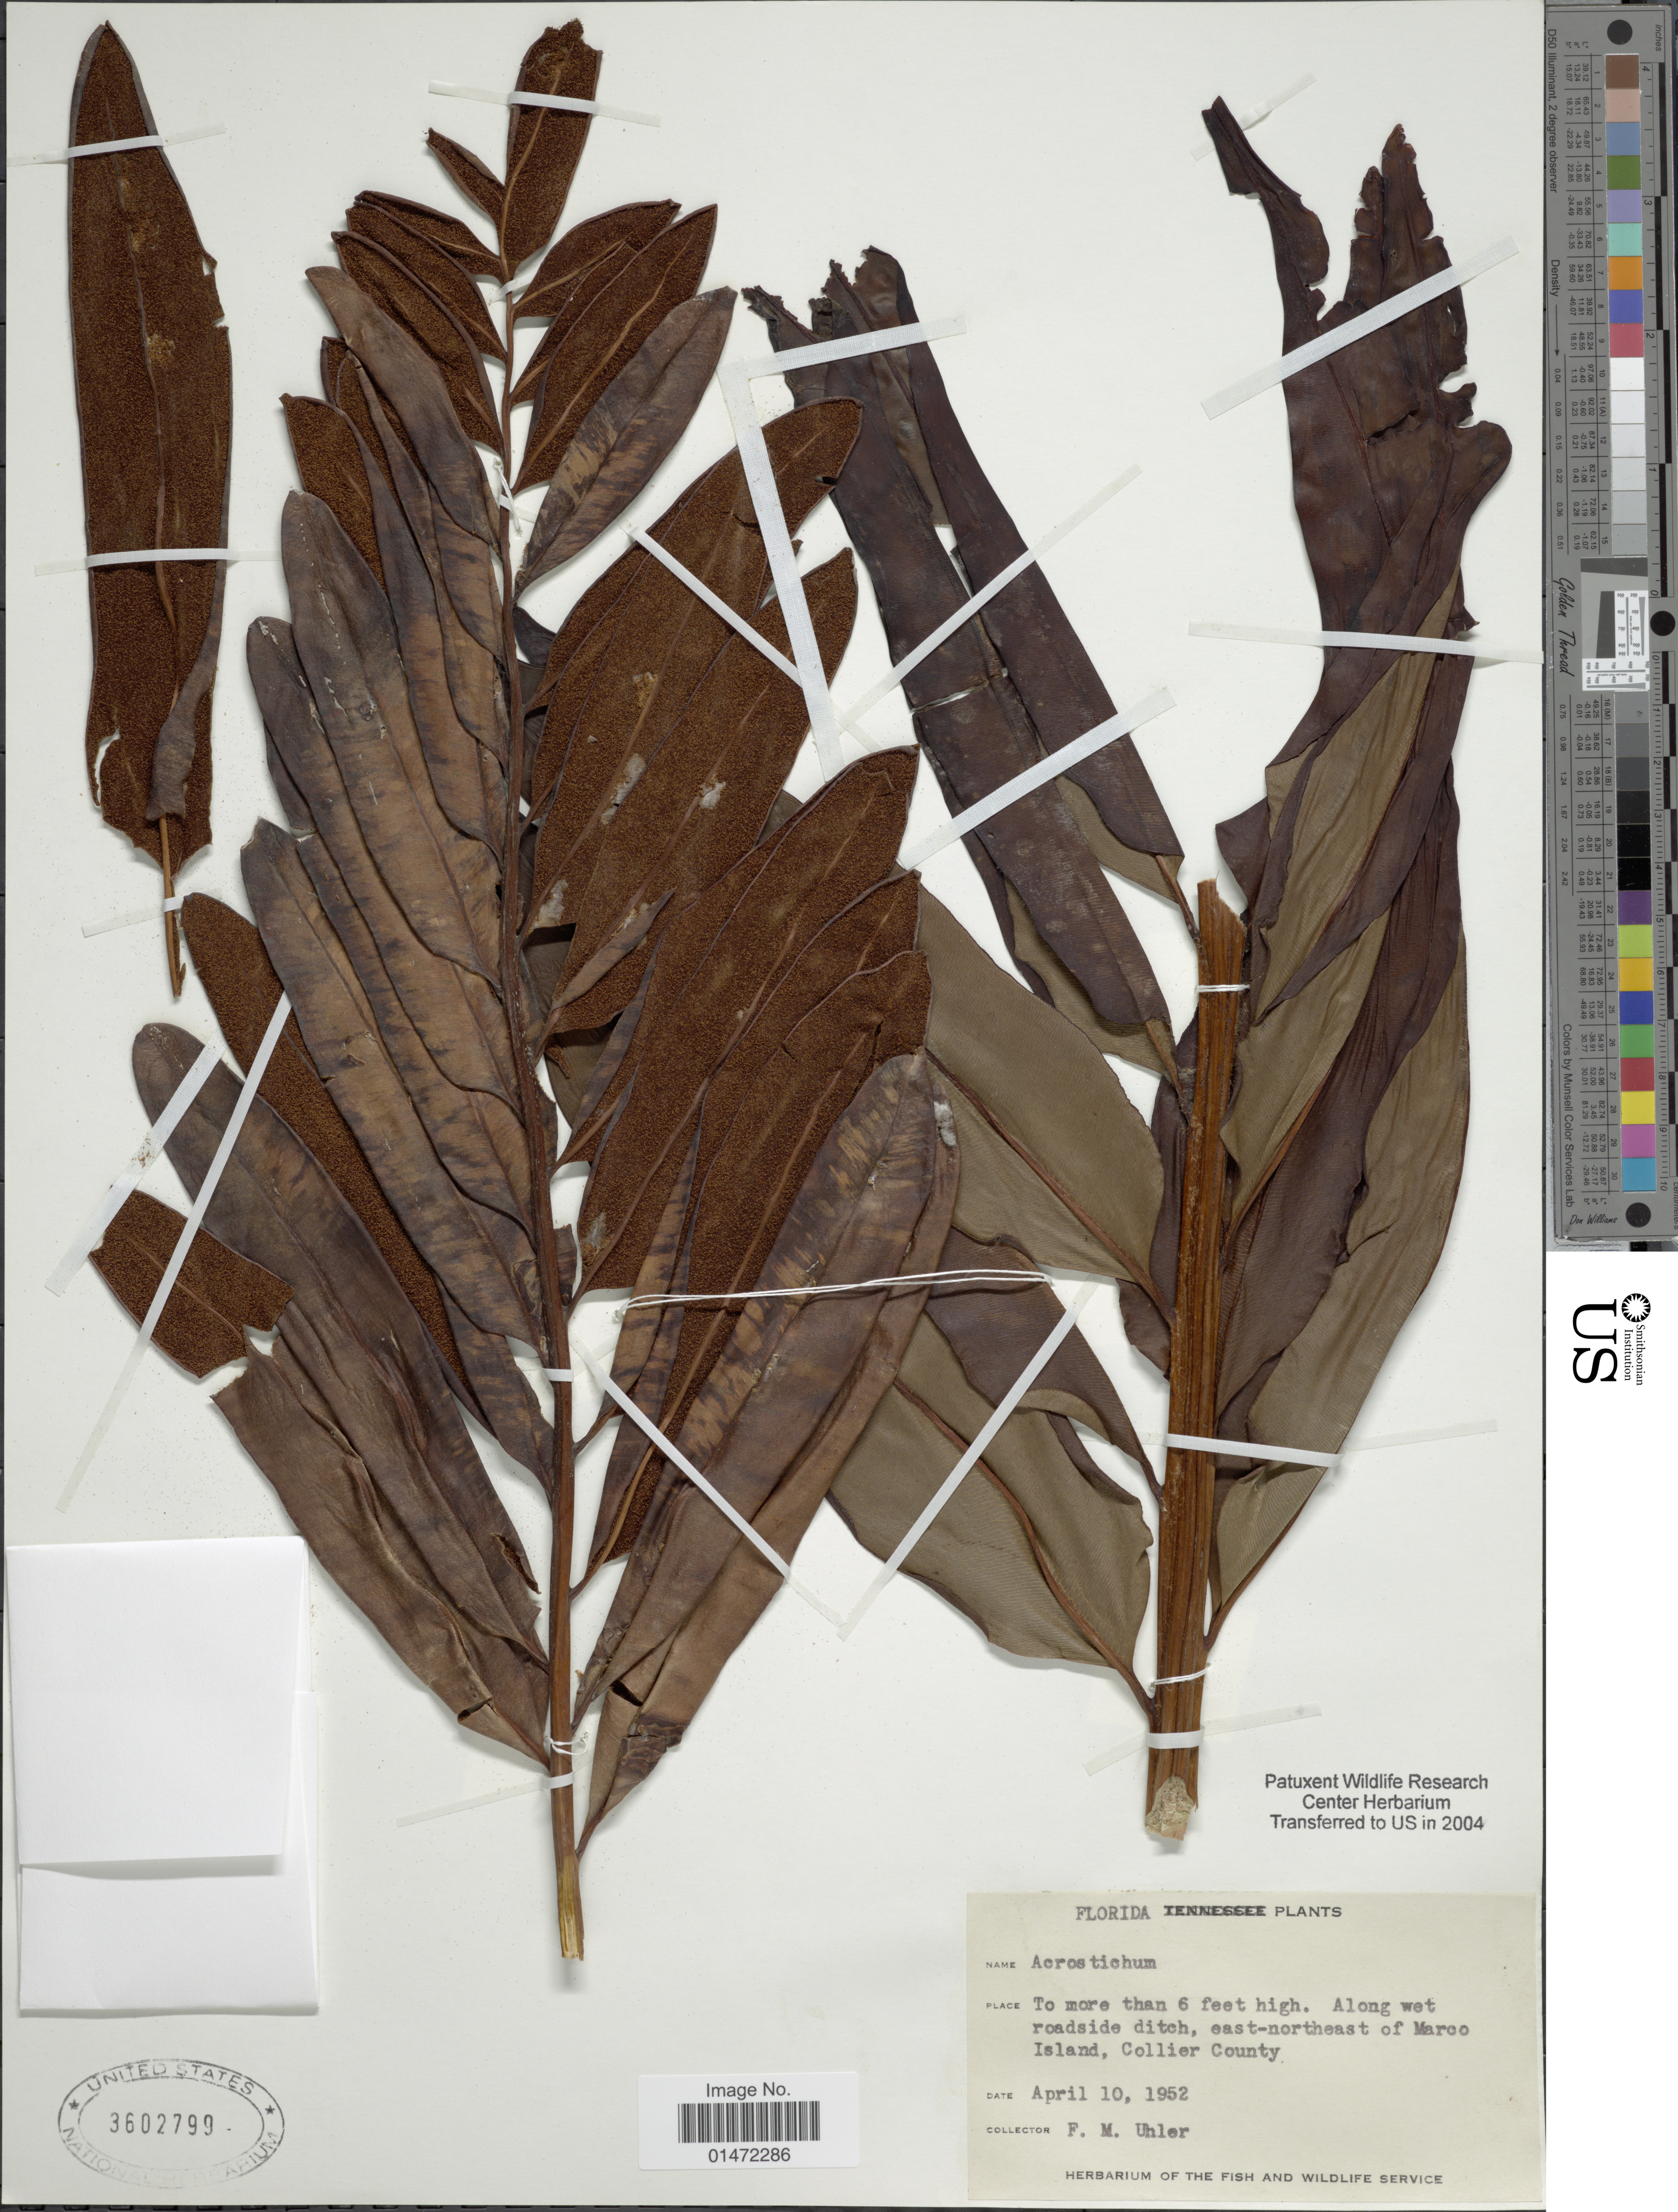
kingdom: Plantae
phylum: Tracheophyta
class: Polypodiopsida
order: Polypodiales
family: Pteridaceae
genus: Acrostichum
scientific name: Acrostichum danaeifolium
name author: Langsd. & Fisch.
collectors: F. M. Uhler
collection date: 1952-04-10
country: United States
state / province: Florida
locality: Along wet roadside ditch, east-northeast of Marco Island, Collier County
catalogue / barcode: US 3602799